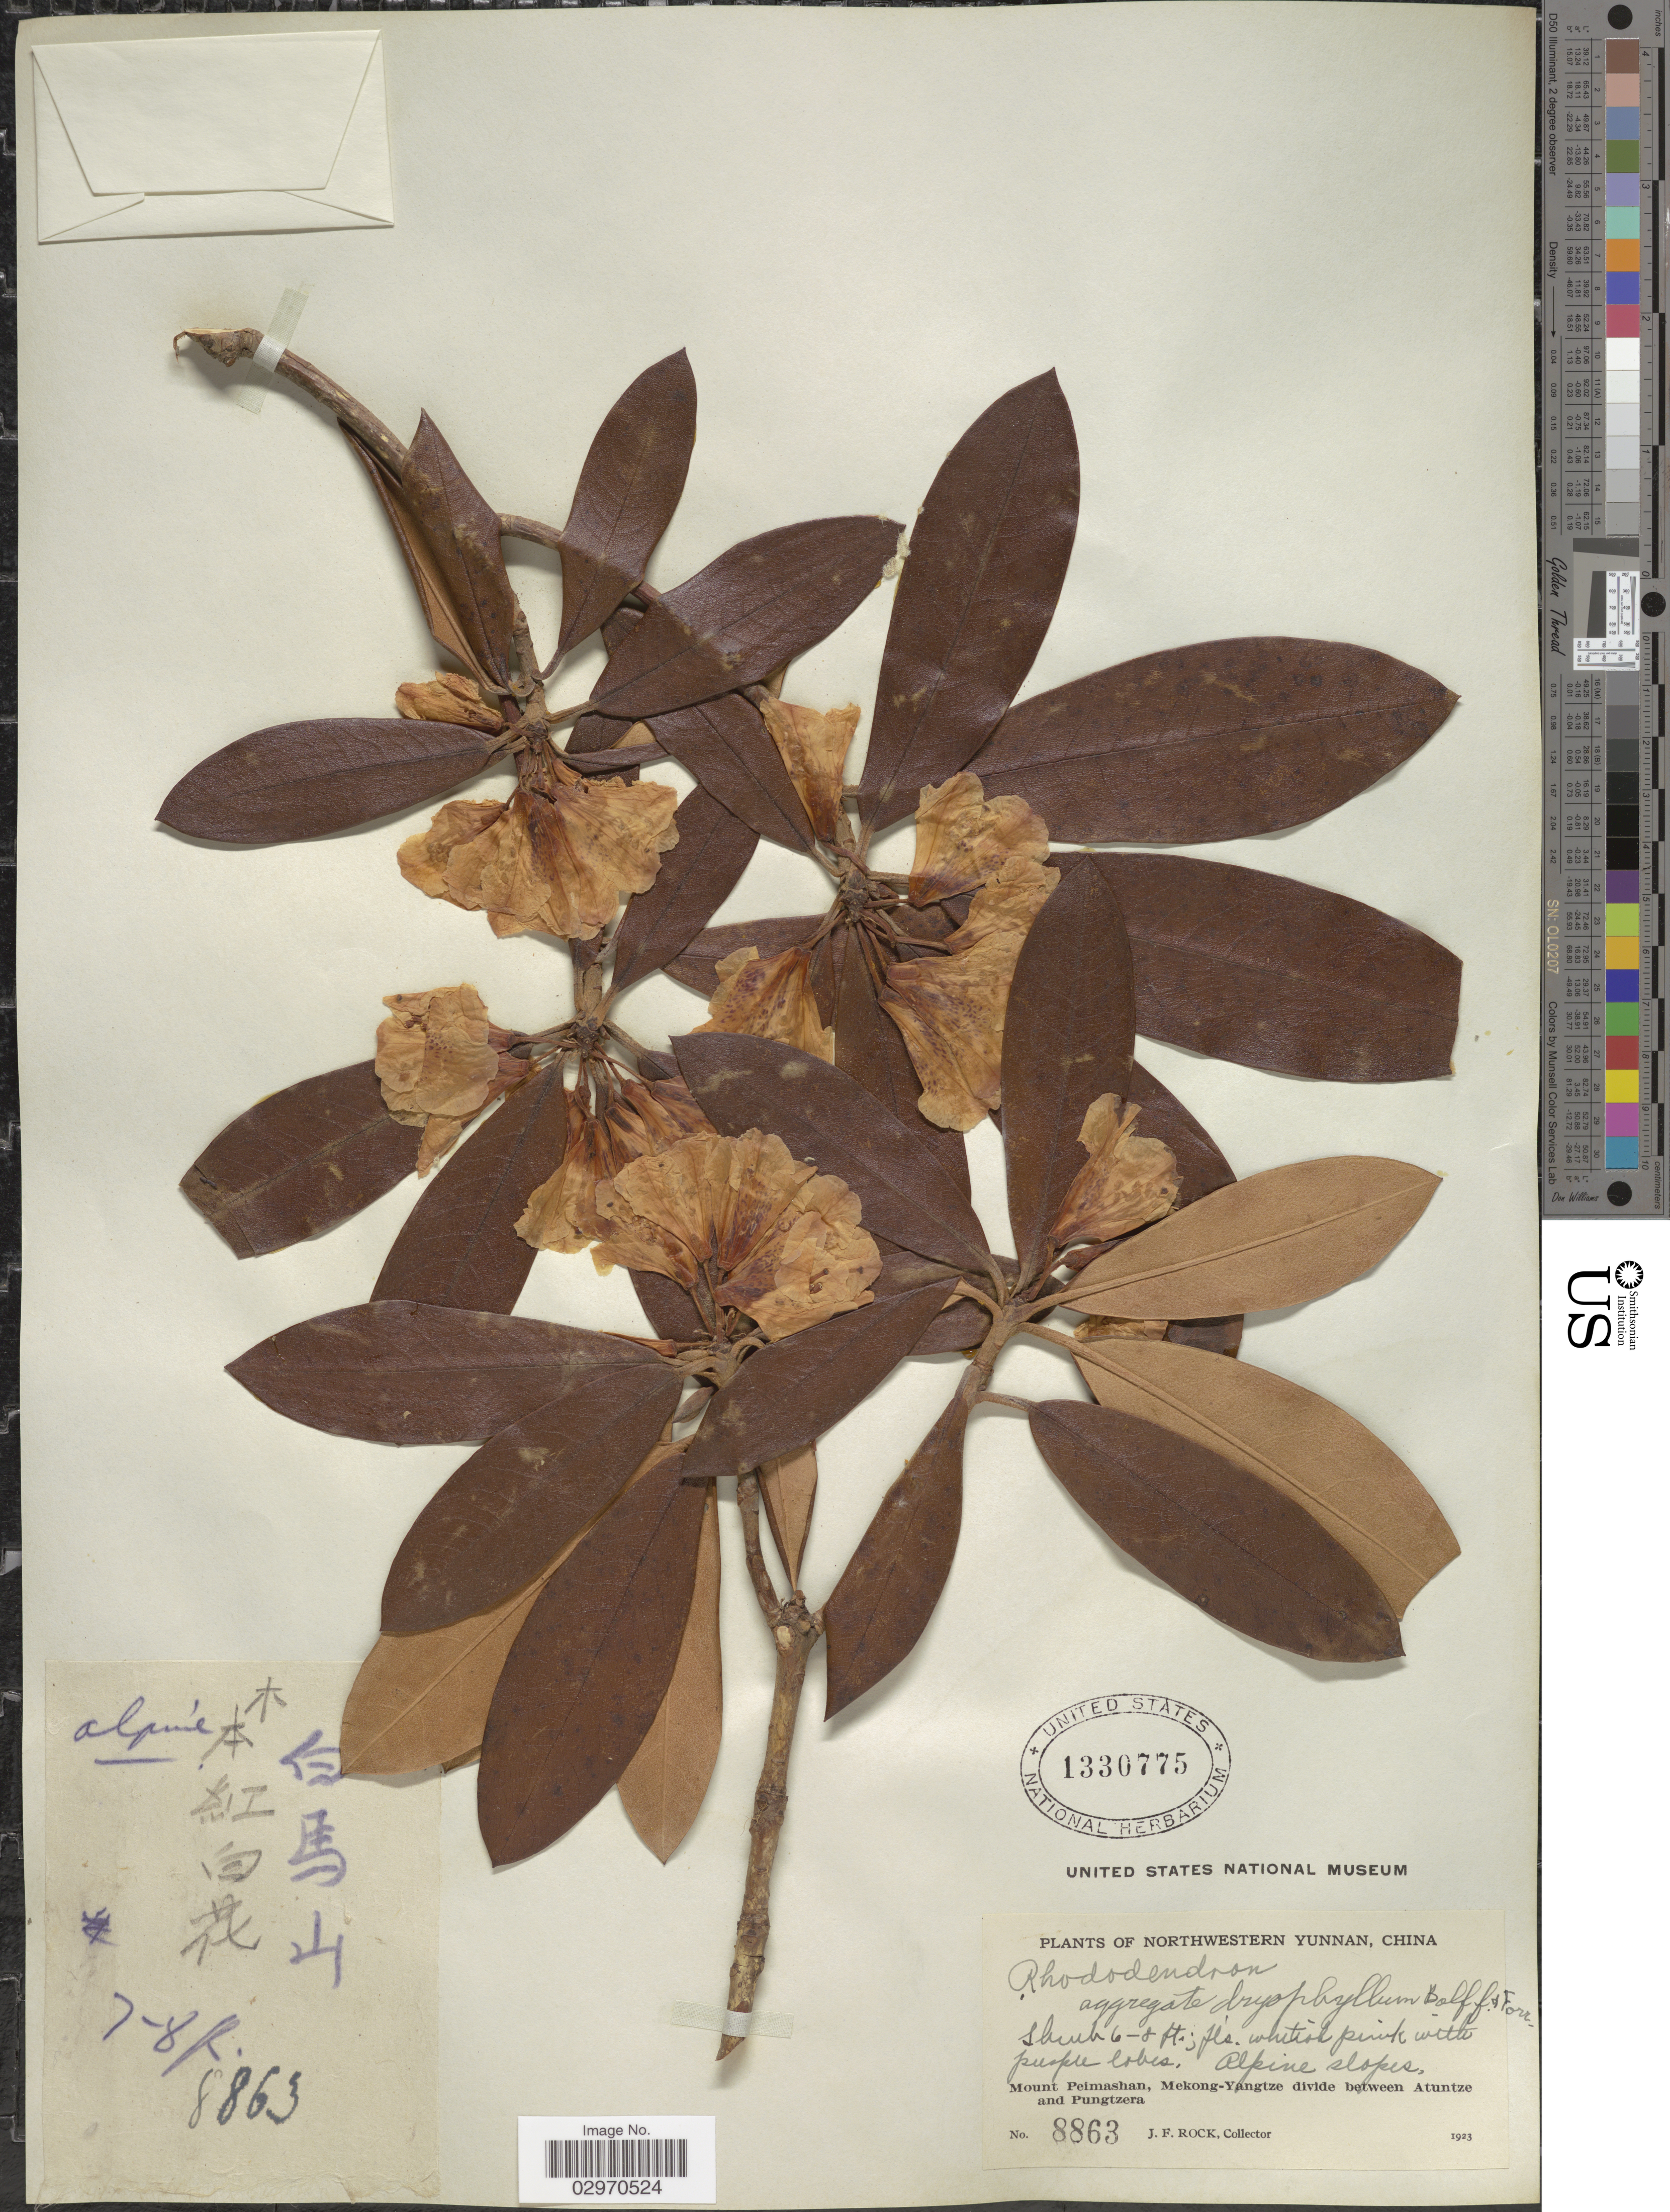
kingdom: Plantae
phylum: Tracheophyta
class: Magnoliopsida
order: Ericales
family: Ericaceae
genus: Rhododendron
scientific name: Rhododendron dryophyllum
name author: Balf. f. & Forrest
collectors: J. Rock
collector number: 8863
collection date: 1923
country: China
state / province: Yunnan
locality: Northwestern Yunnan. Alpine slopes. Mount Peimashan, Mekong-Yangtze divide between Atuntze and Pungtzera.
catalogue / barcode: US 1330775